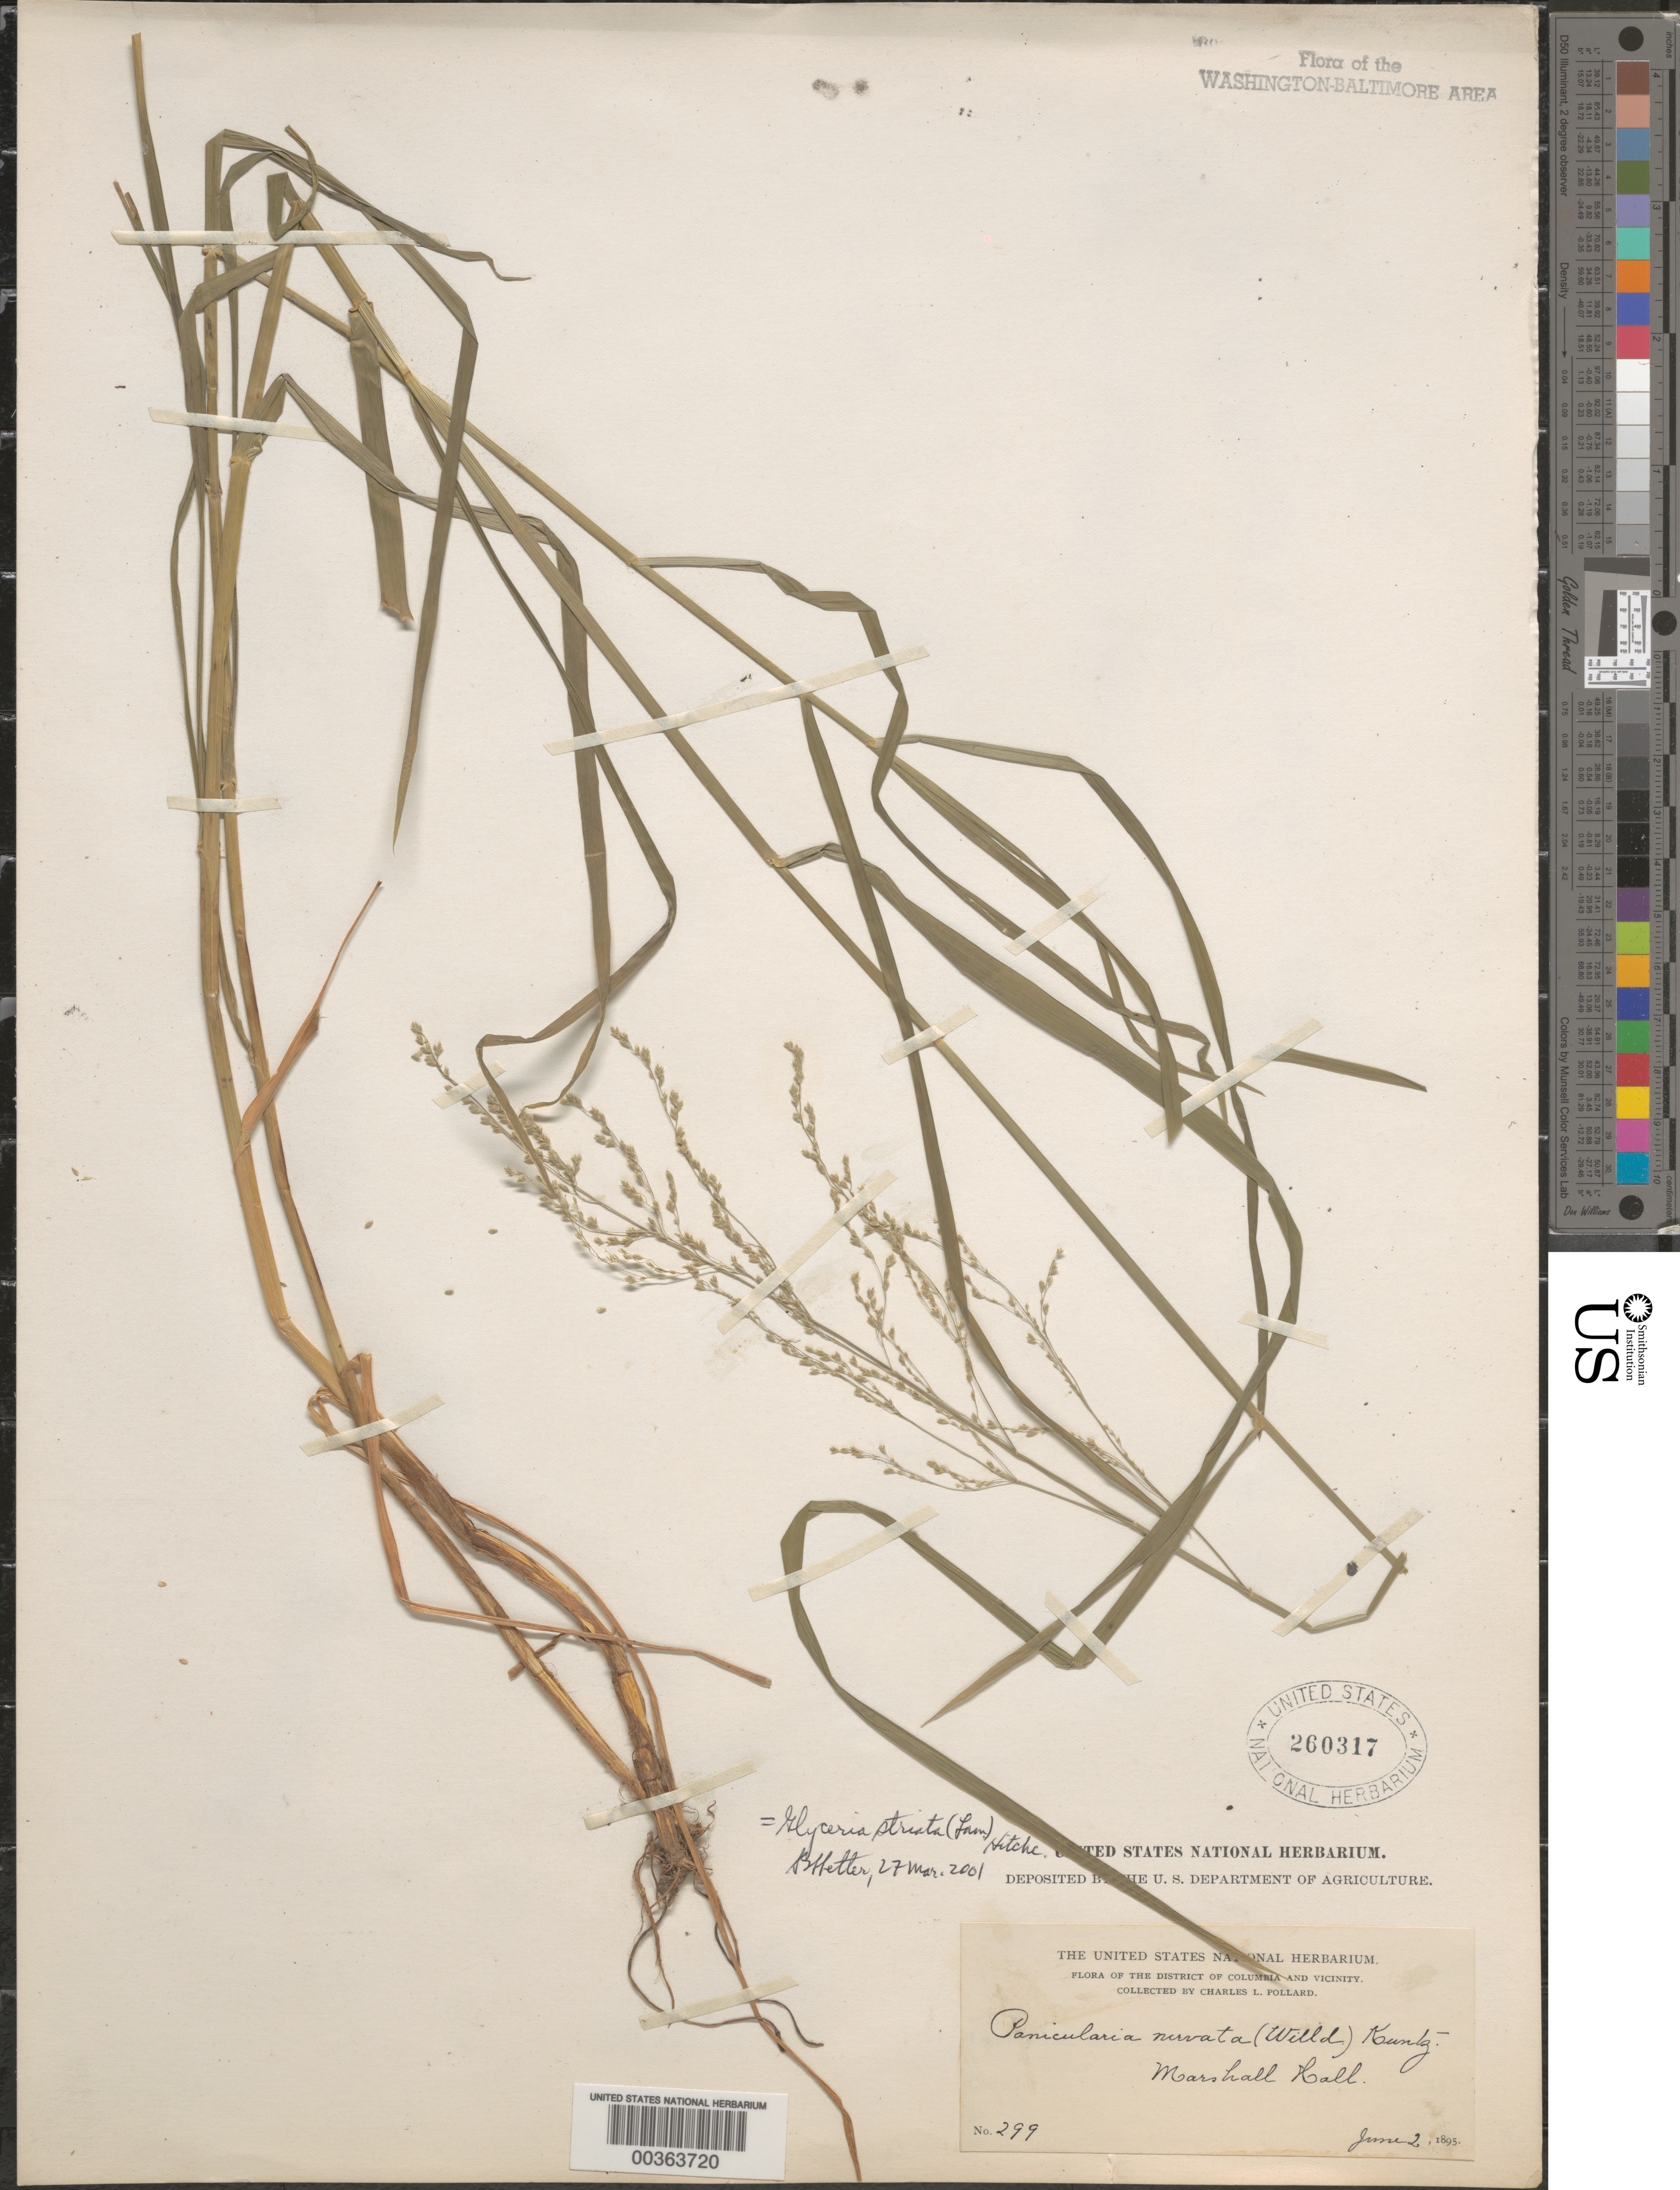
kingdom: Plantae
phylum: Tracheophyta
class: Liliopsida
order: Poales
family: Poaceae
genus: Glyceria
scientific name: Glyceria striata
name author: (Lam.) Hitchc.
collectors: C. L. Pollard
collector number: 299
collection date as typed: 02 Jun 1895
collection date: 1895-06-02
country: United States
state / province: Maryland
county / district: Charles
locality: Marshall Hall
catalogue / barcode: US 260317